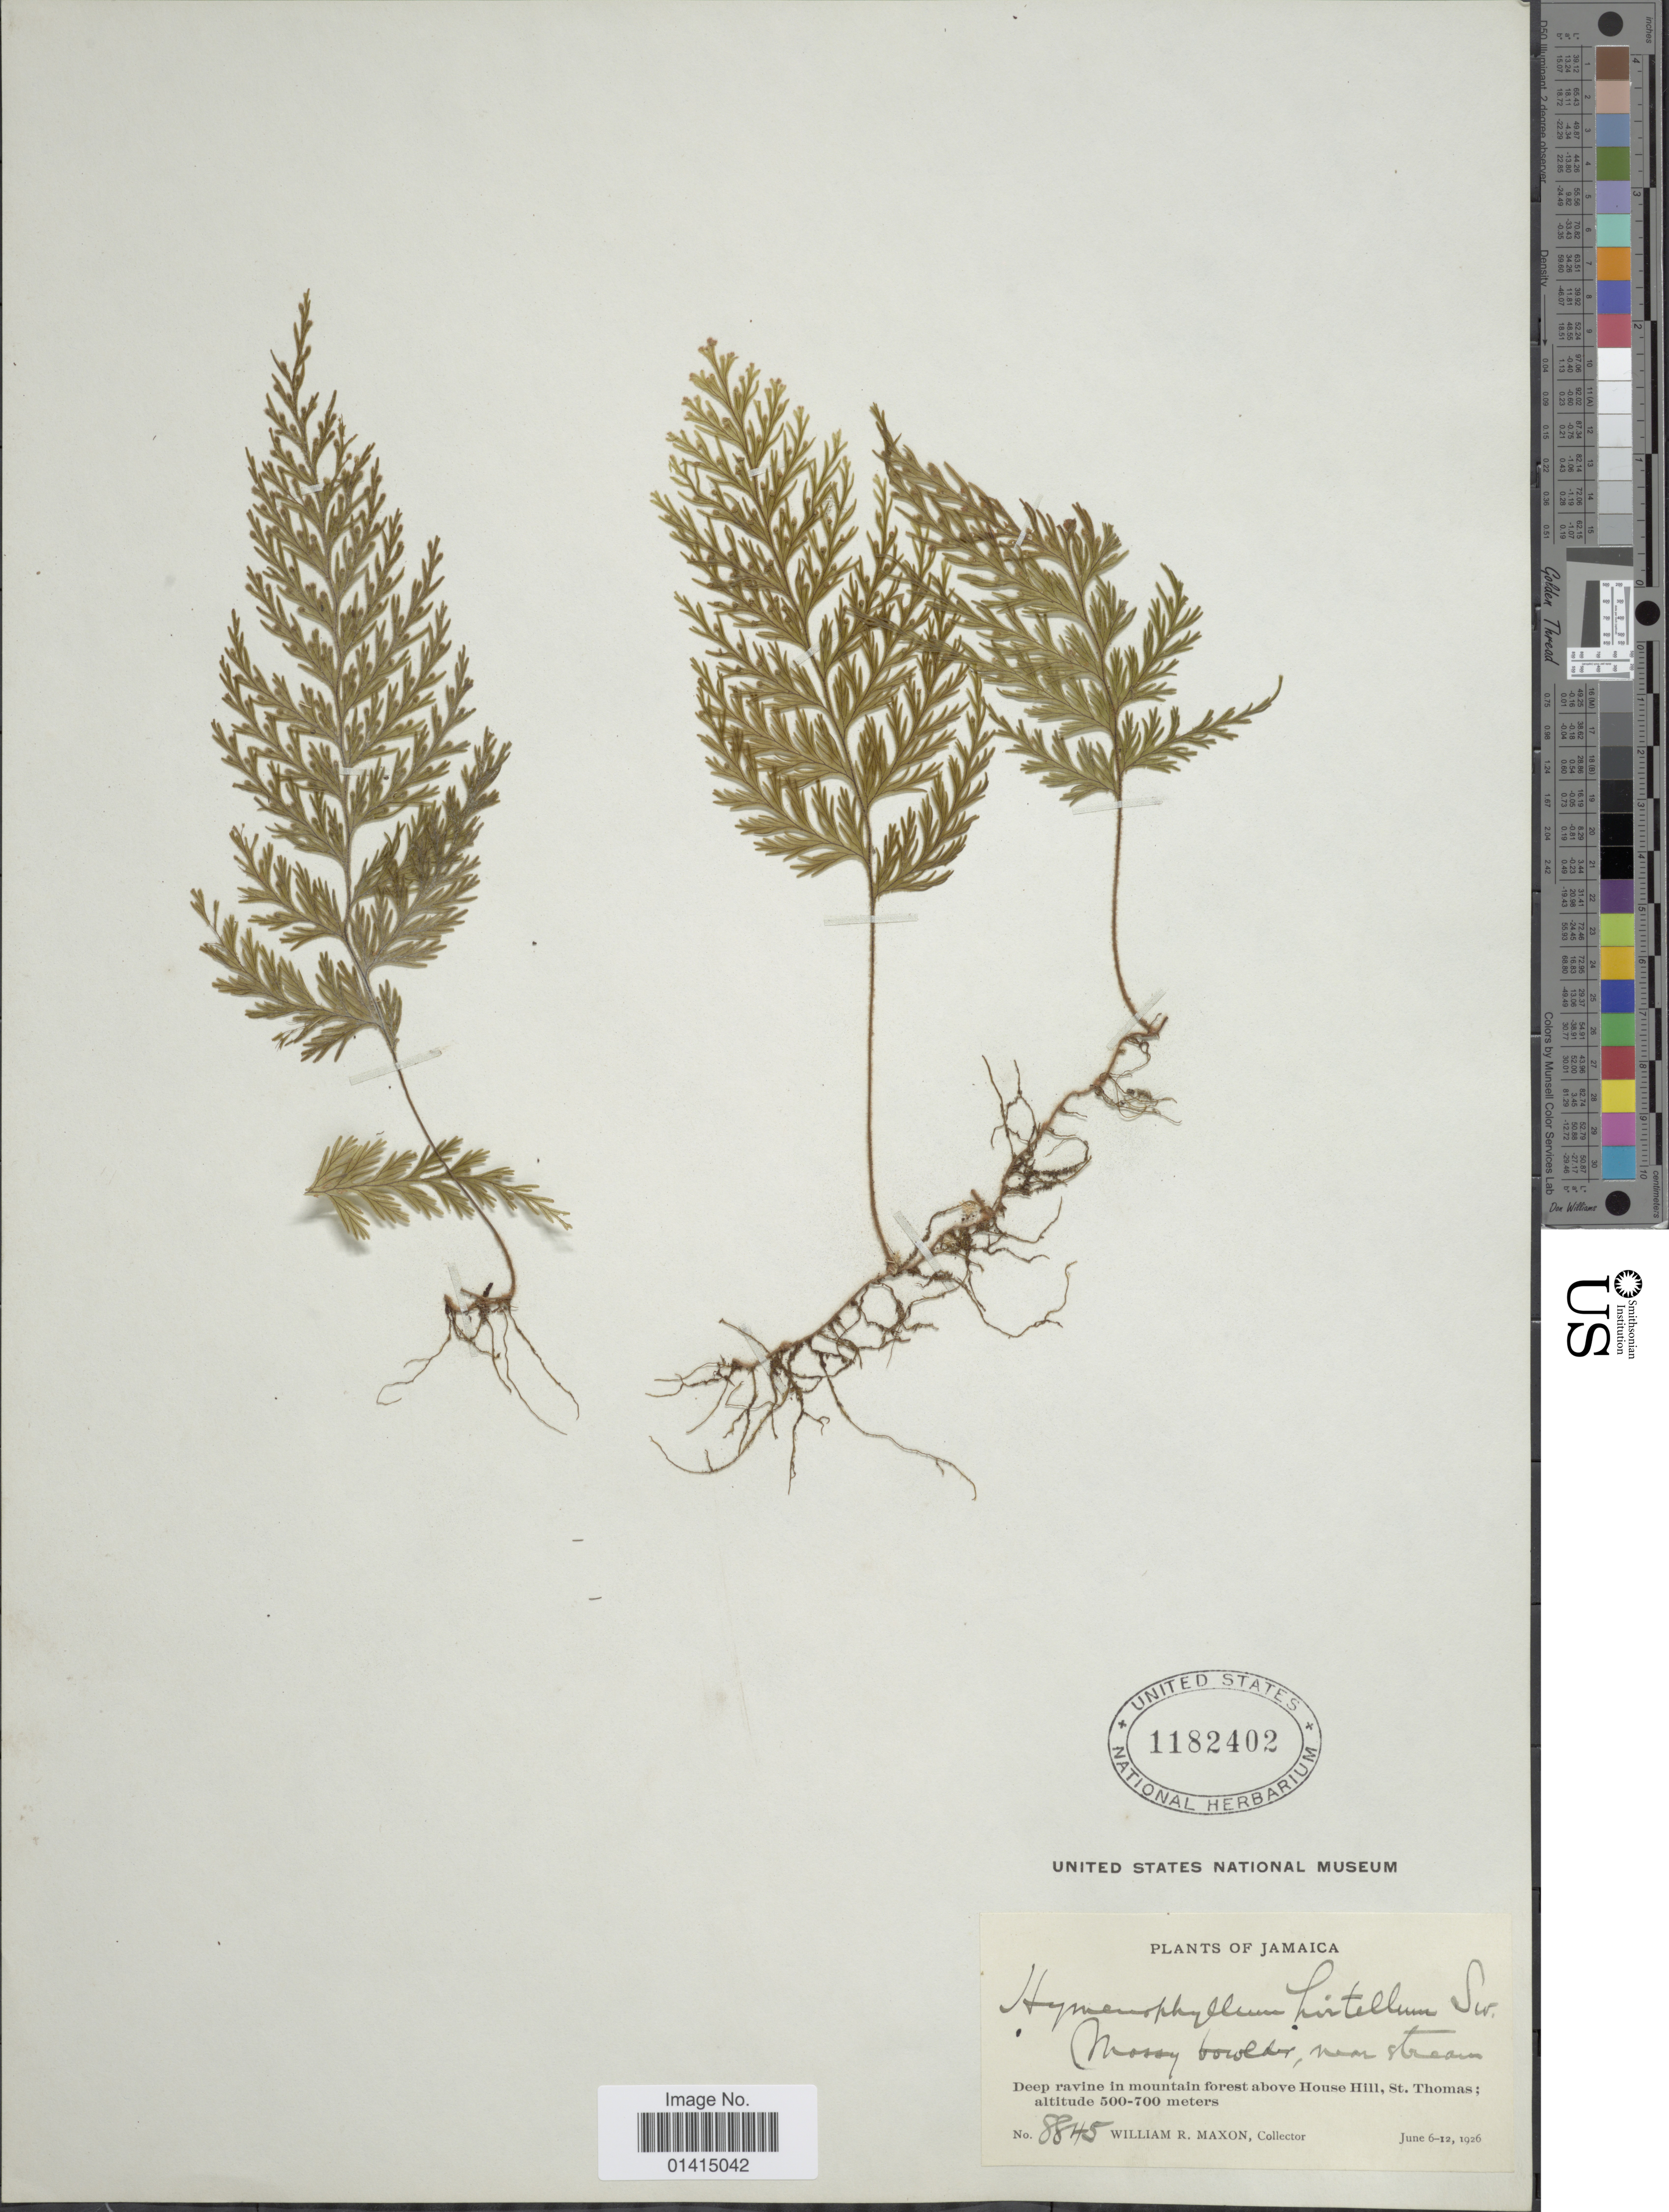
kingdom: Plantae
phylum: Tracheophyta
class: Polypodiopsida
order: Hymenophyllales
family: Hymenophyllaceae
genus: Hymenophyllum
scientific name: Hymenophyllum hirtellum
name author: Sw. in Schrad.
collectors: W. R. Maxon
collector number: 8845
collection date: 1926-06-06/1926-06-12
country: Jamaica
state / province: Saint Thomas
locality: Deep ravine in mountain forest above House Hill, St. Thomas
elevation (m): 500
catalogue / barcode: US 1182402